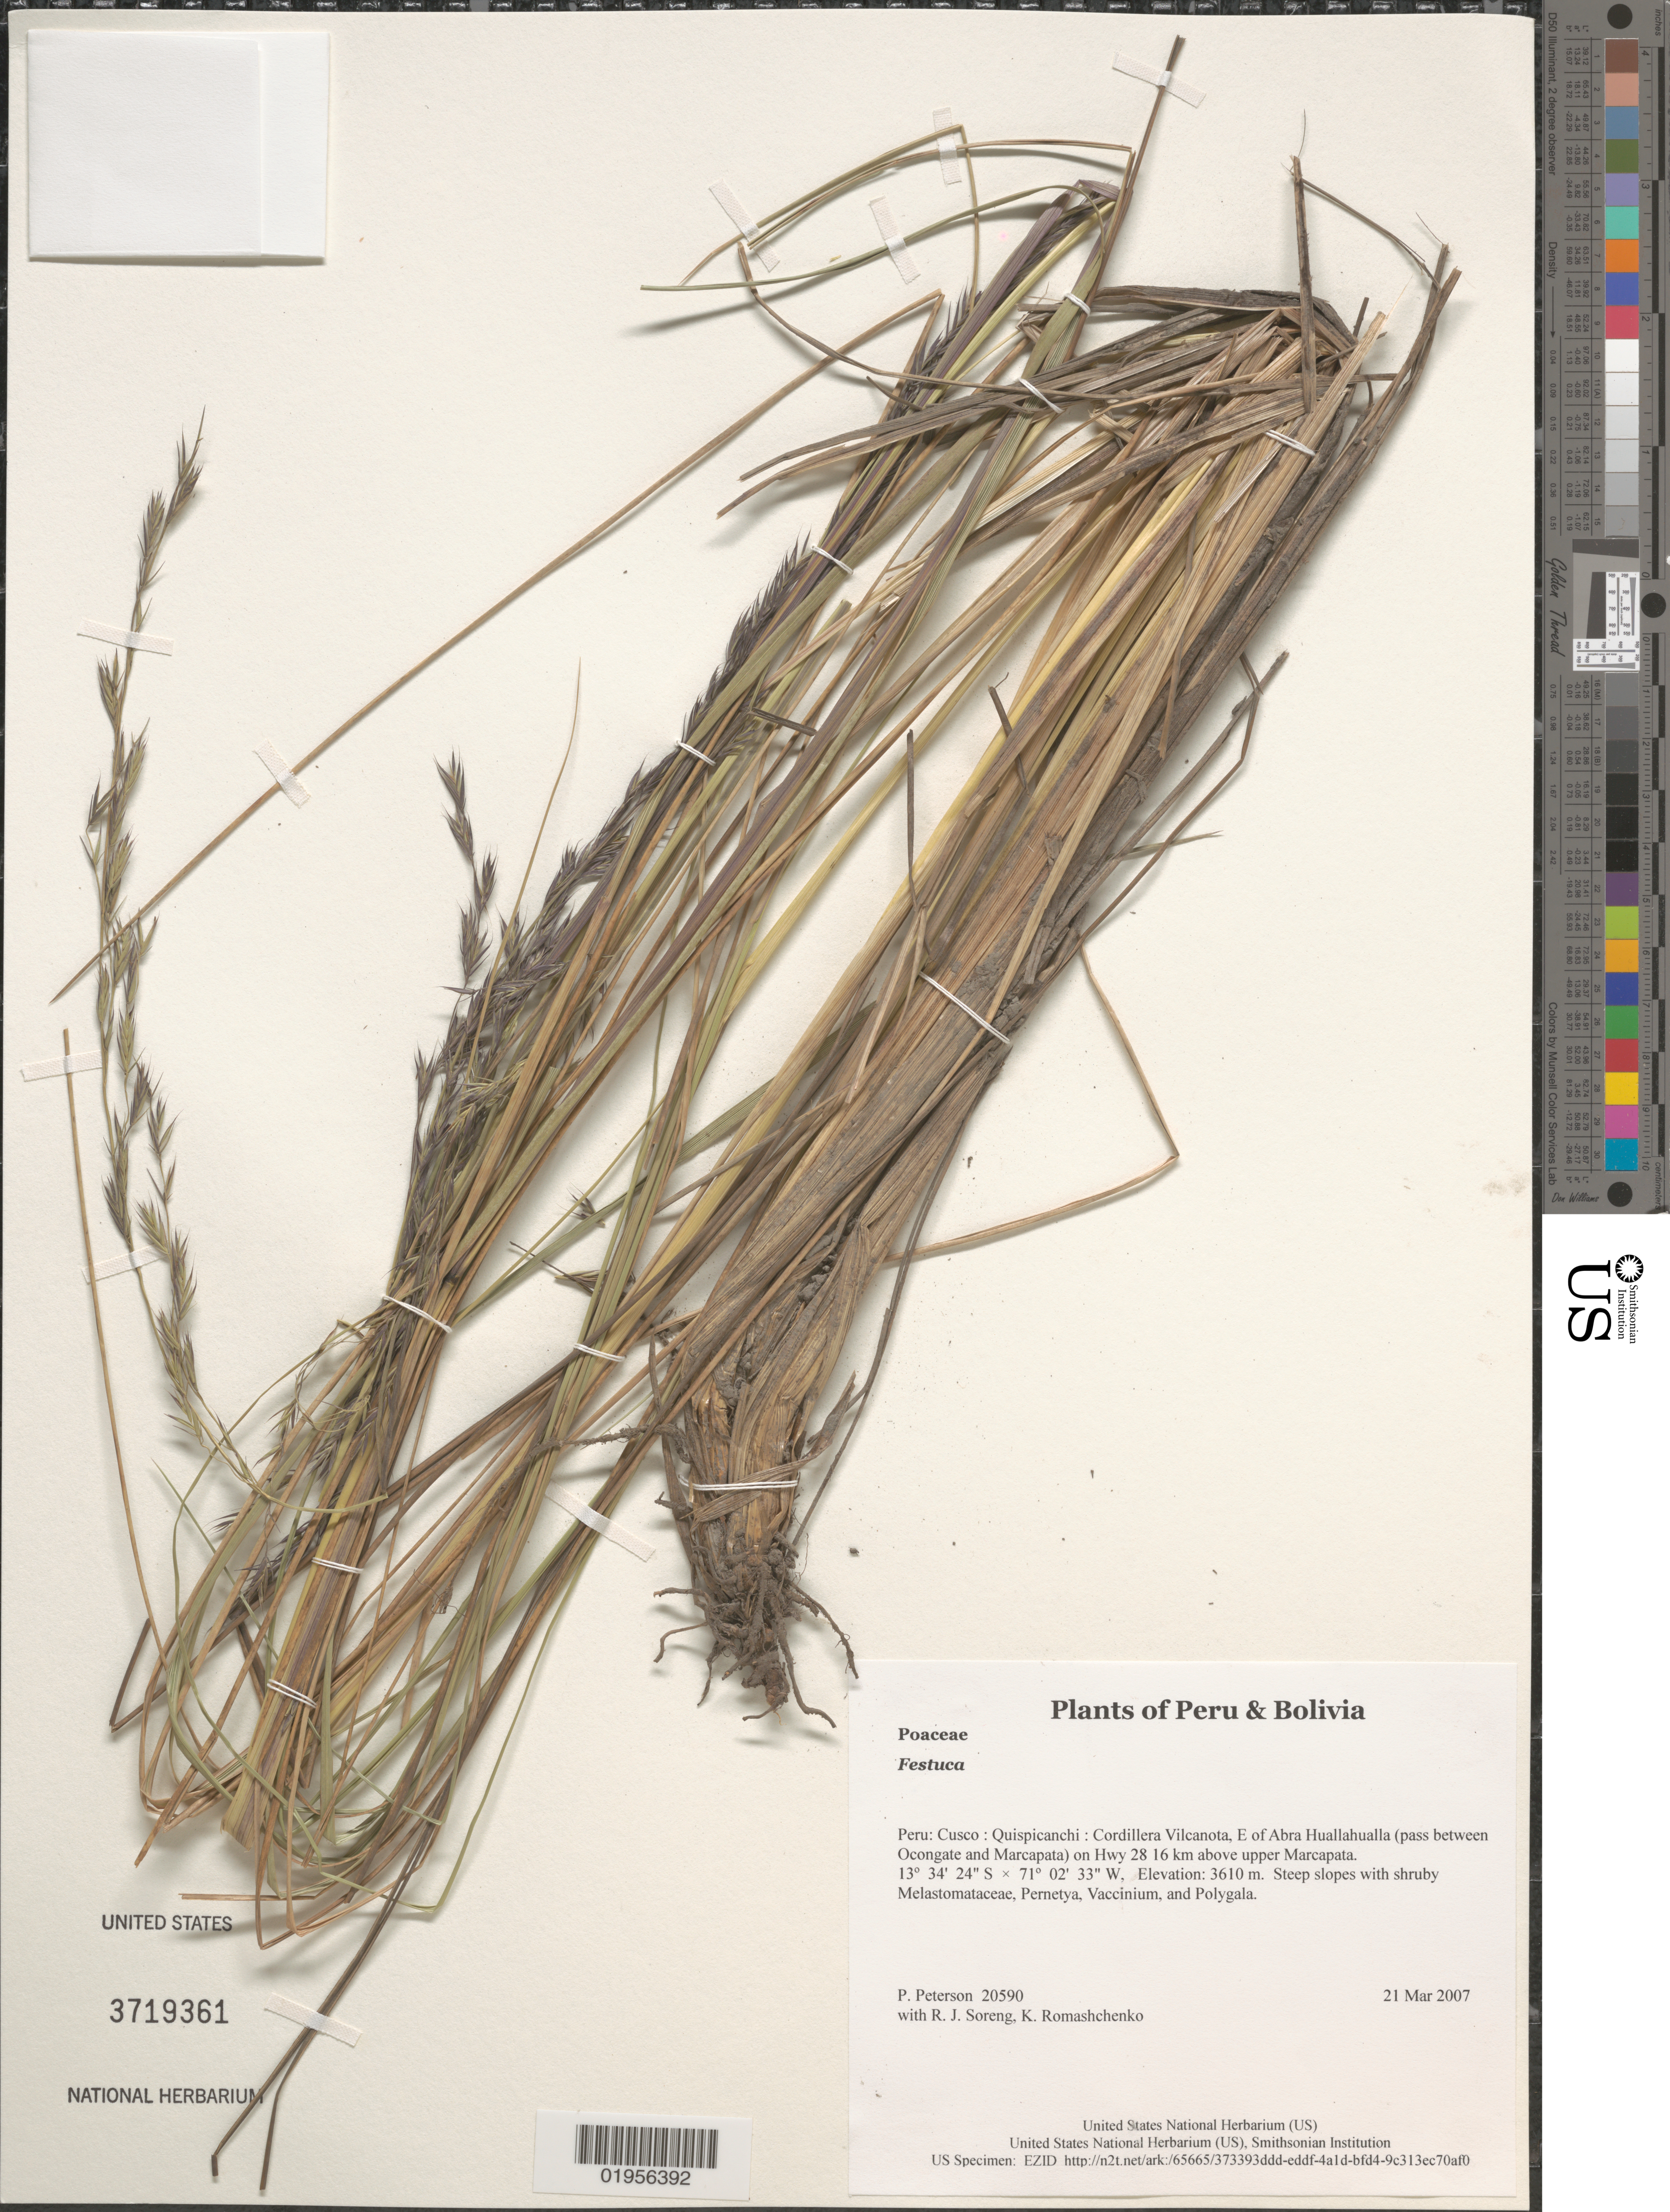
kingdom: Plantae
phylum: Tracheophyta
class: Liliopsida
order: Poales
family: Poaceae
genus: Festuca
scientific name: Festuca sp.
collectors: P. M. Peterson, R. J. Soreng & K. Romashchenko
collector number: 20590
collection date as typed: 21 Mar 2007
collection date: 2007-03-21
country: Peru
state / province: Cusco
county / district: Quispicanchis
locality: Cordillera Vilcanota, E of Abra Huallahualla (pass between Ocongate and Marcapata) on Hwy 28 16 km above upper Marcapata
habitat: Steep slopes with shruby Melastomataceae, Pernetya, Vaccinium, and Polygala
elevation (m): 3610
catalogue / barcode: US 3719361